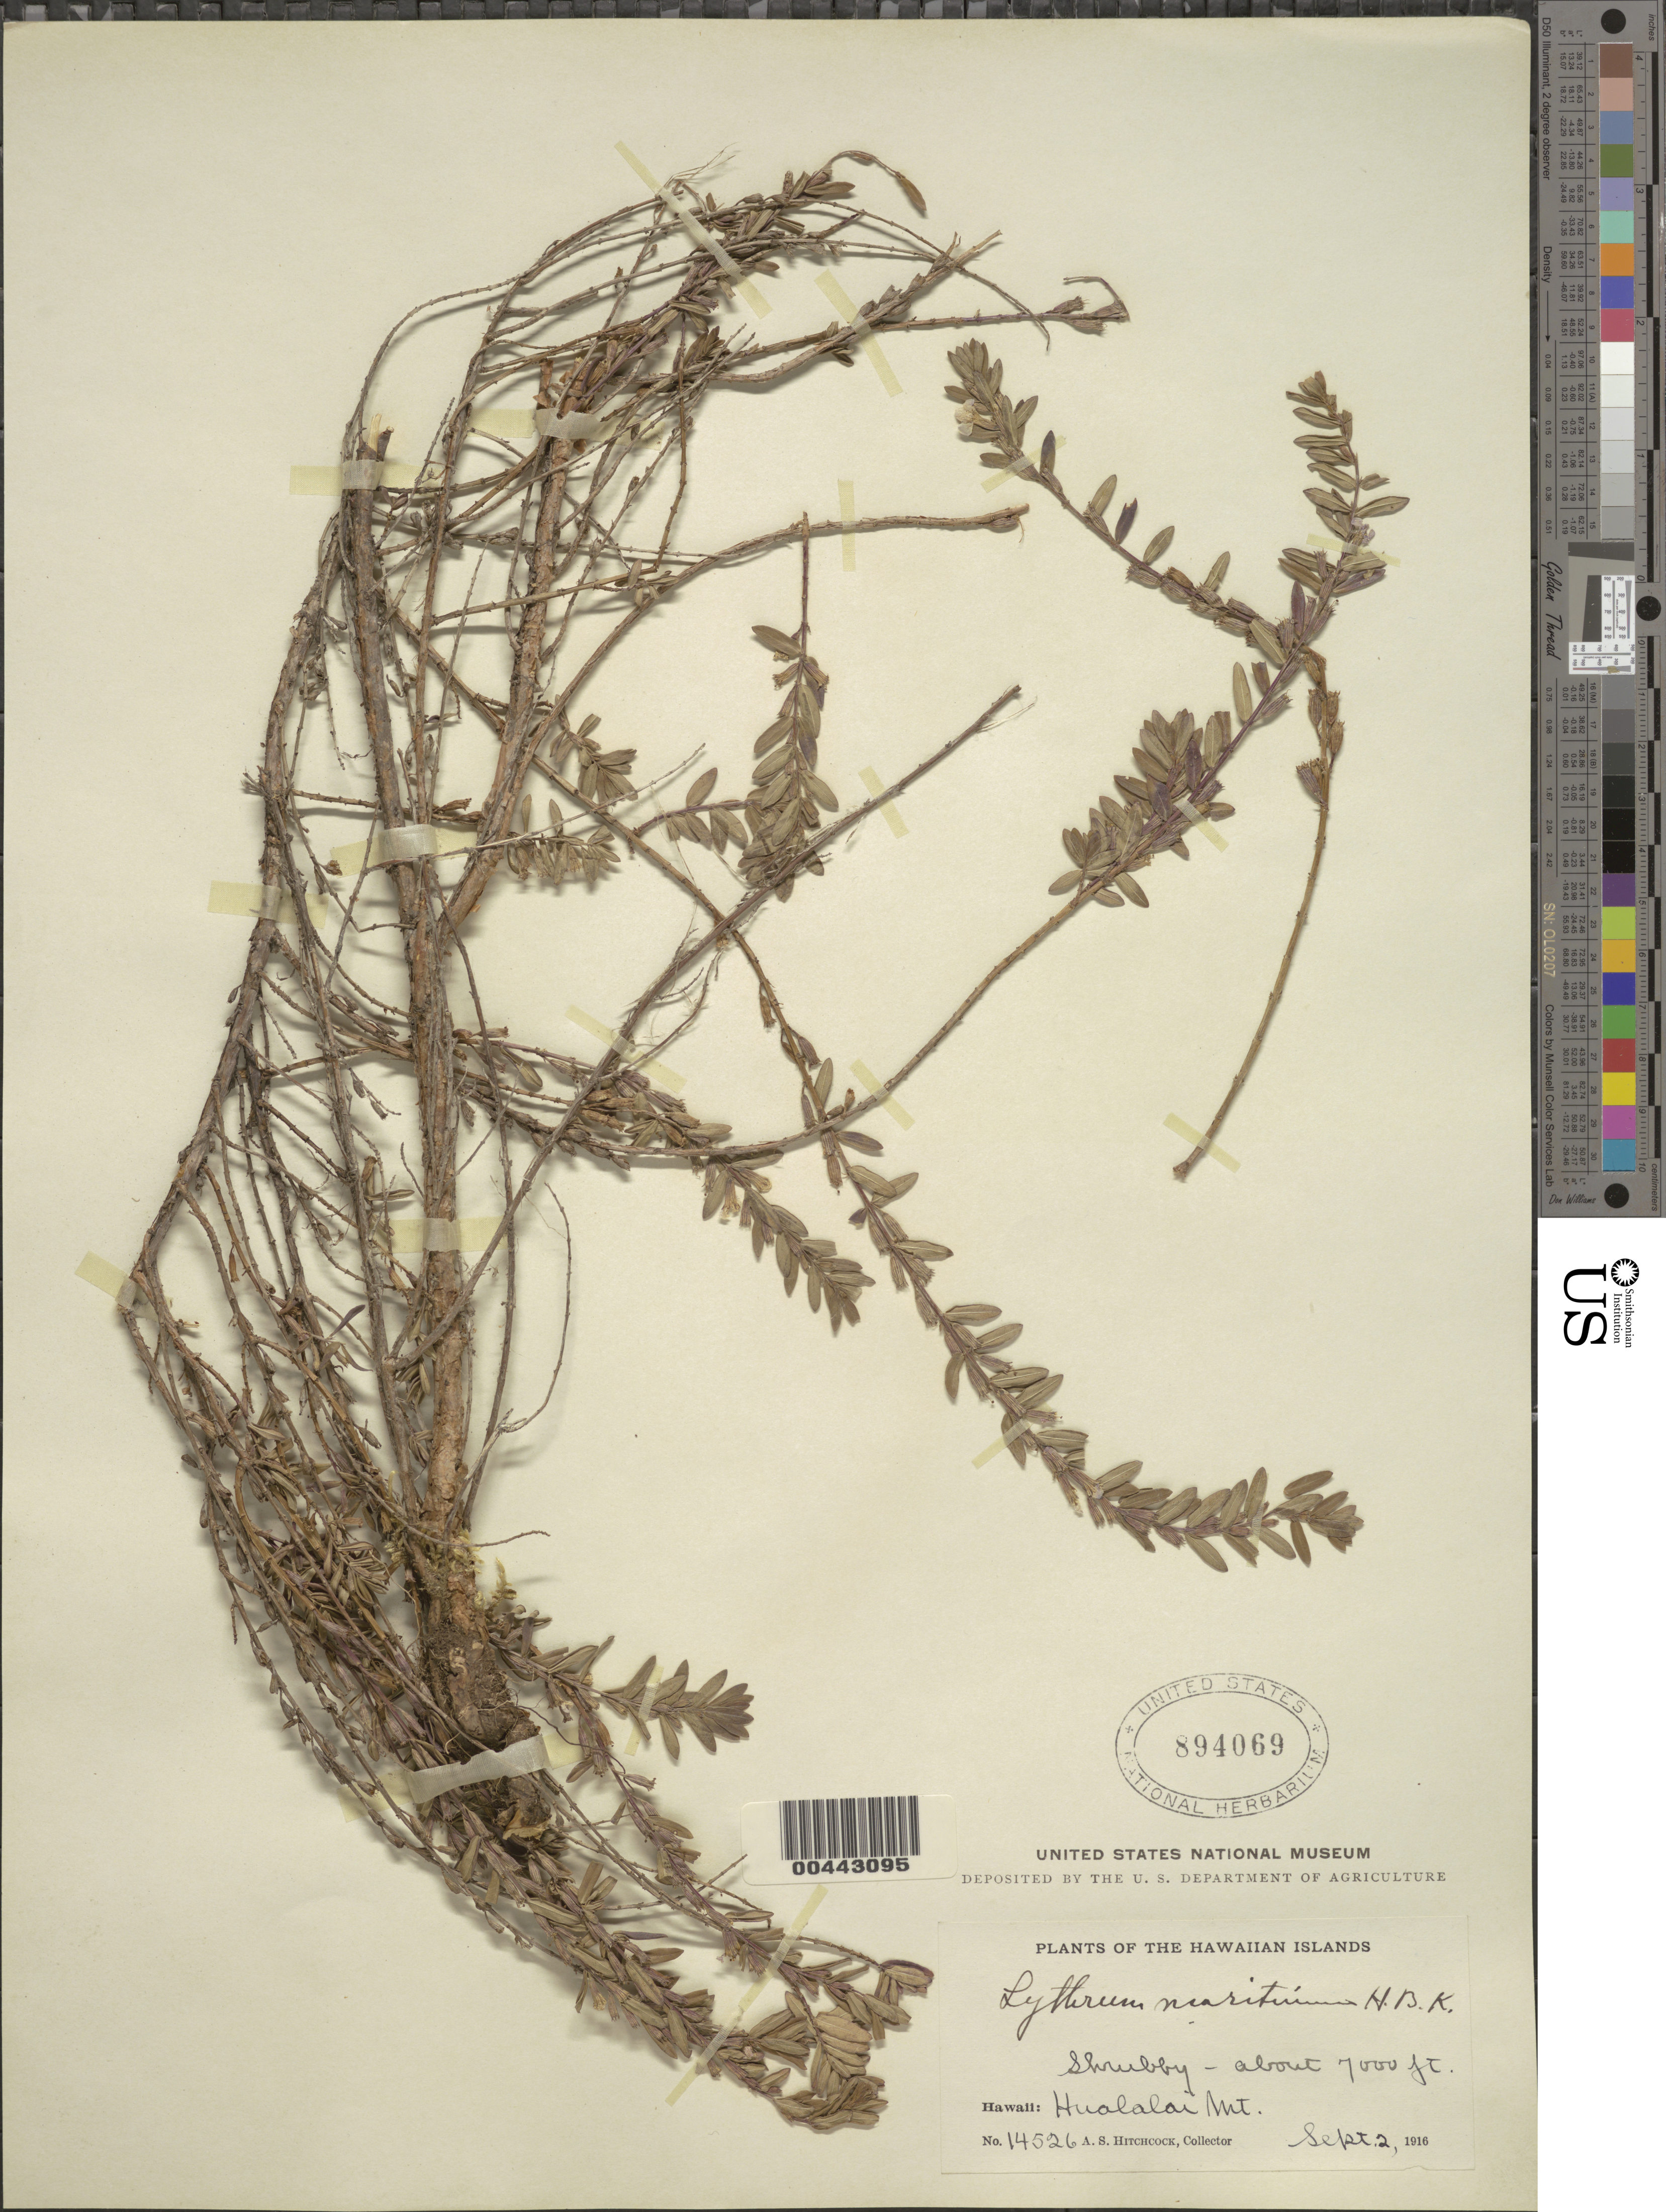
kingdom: Plantae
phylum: Tracheophyta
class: Magnoliopsida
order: Myrtales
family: Lythraceae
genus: Lythrum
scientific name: Lythrum maritimum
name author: Kunth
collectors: A. S. Hitchcock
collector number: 14526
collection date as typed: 2 Sep 1916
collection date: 1916-09-02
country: United States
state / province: Hawaii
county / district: Hawaii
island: Hawaii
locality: Hualalai Mt.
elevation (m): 2134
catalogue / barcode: US 894069